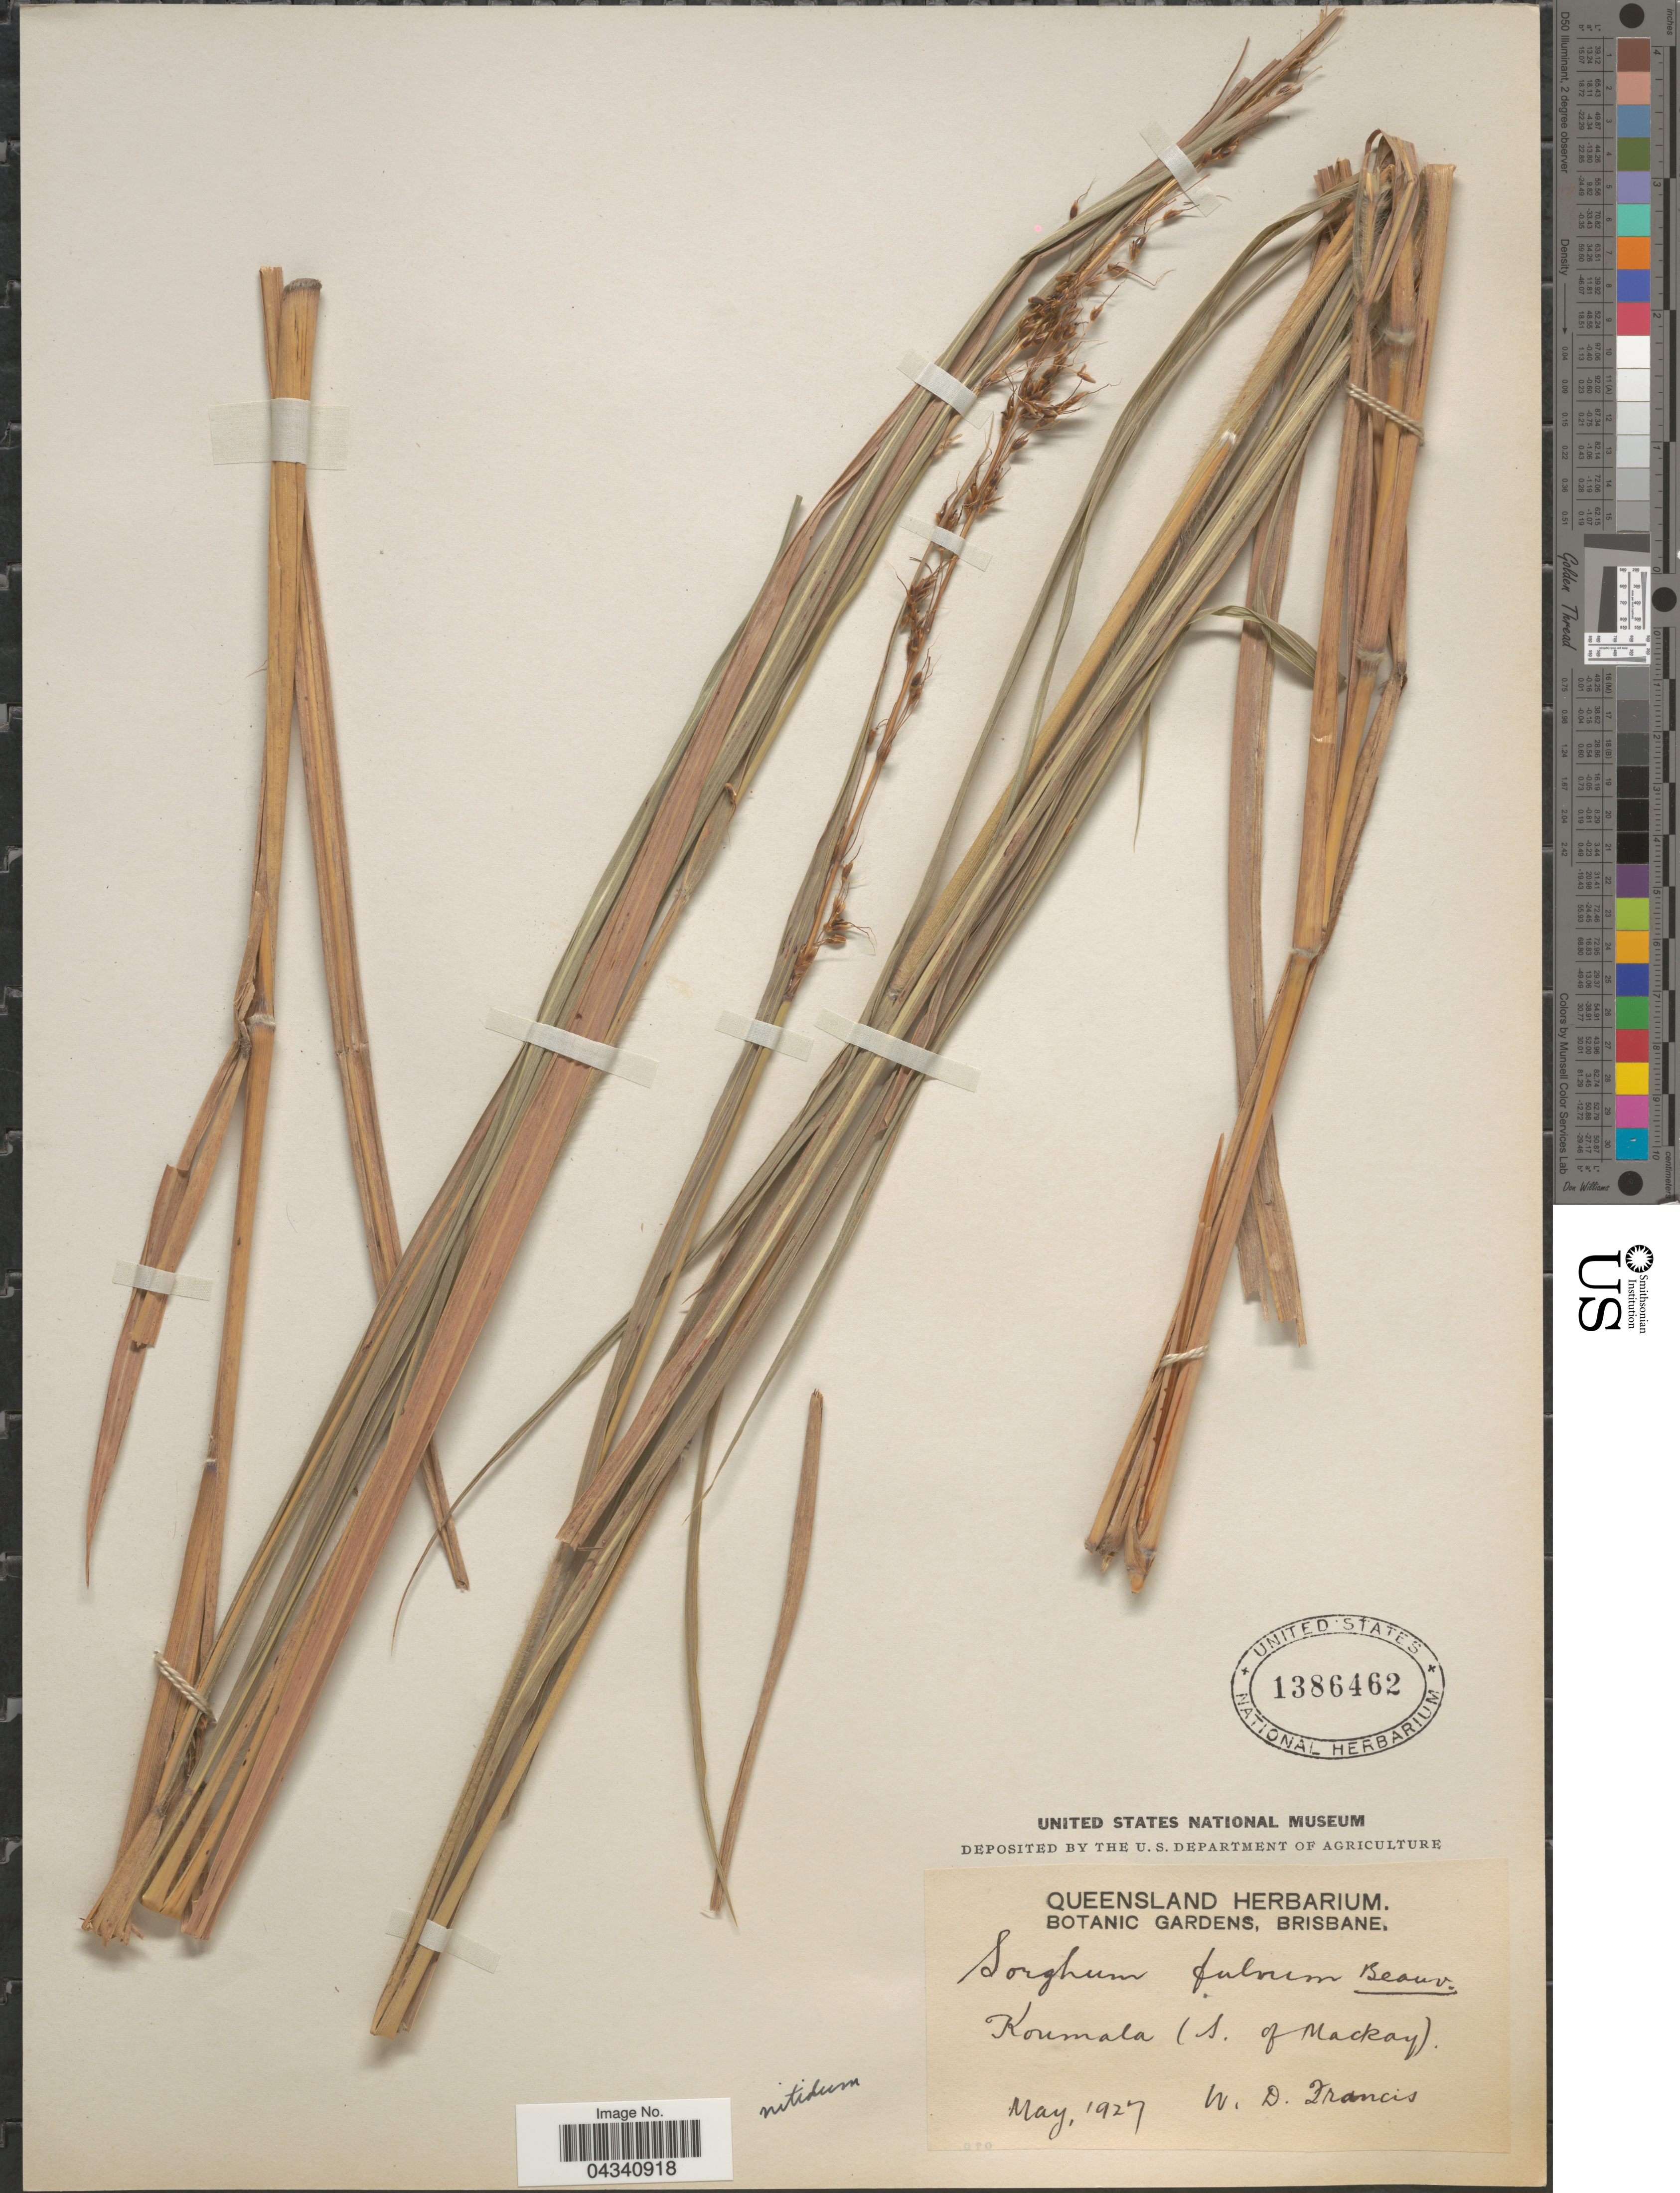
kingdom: Plantae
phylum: Tracheophyta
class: Liliopsida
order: Poales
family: Poaceae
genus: Sorghum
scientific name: Sorghum nitidum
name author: (Vahl) Pers.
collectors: W. Francis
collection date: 1927-05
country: Australia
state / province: Queensland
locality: Koumala (S. of Mackay).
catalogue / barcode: US 1386462